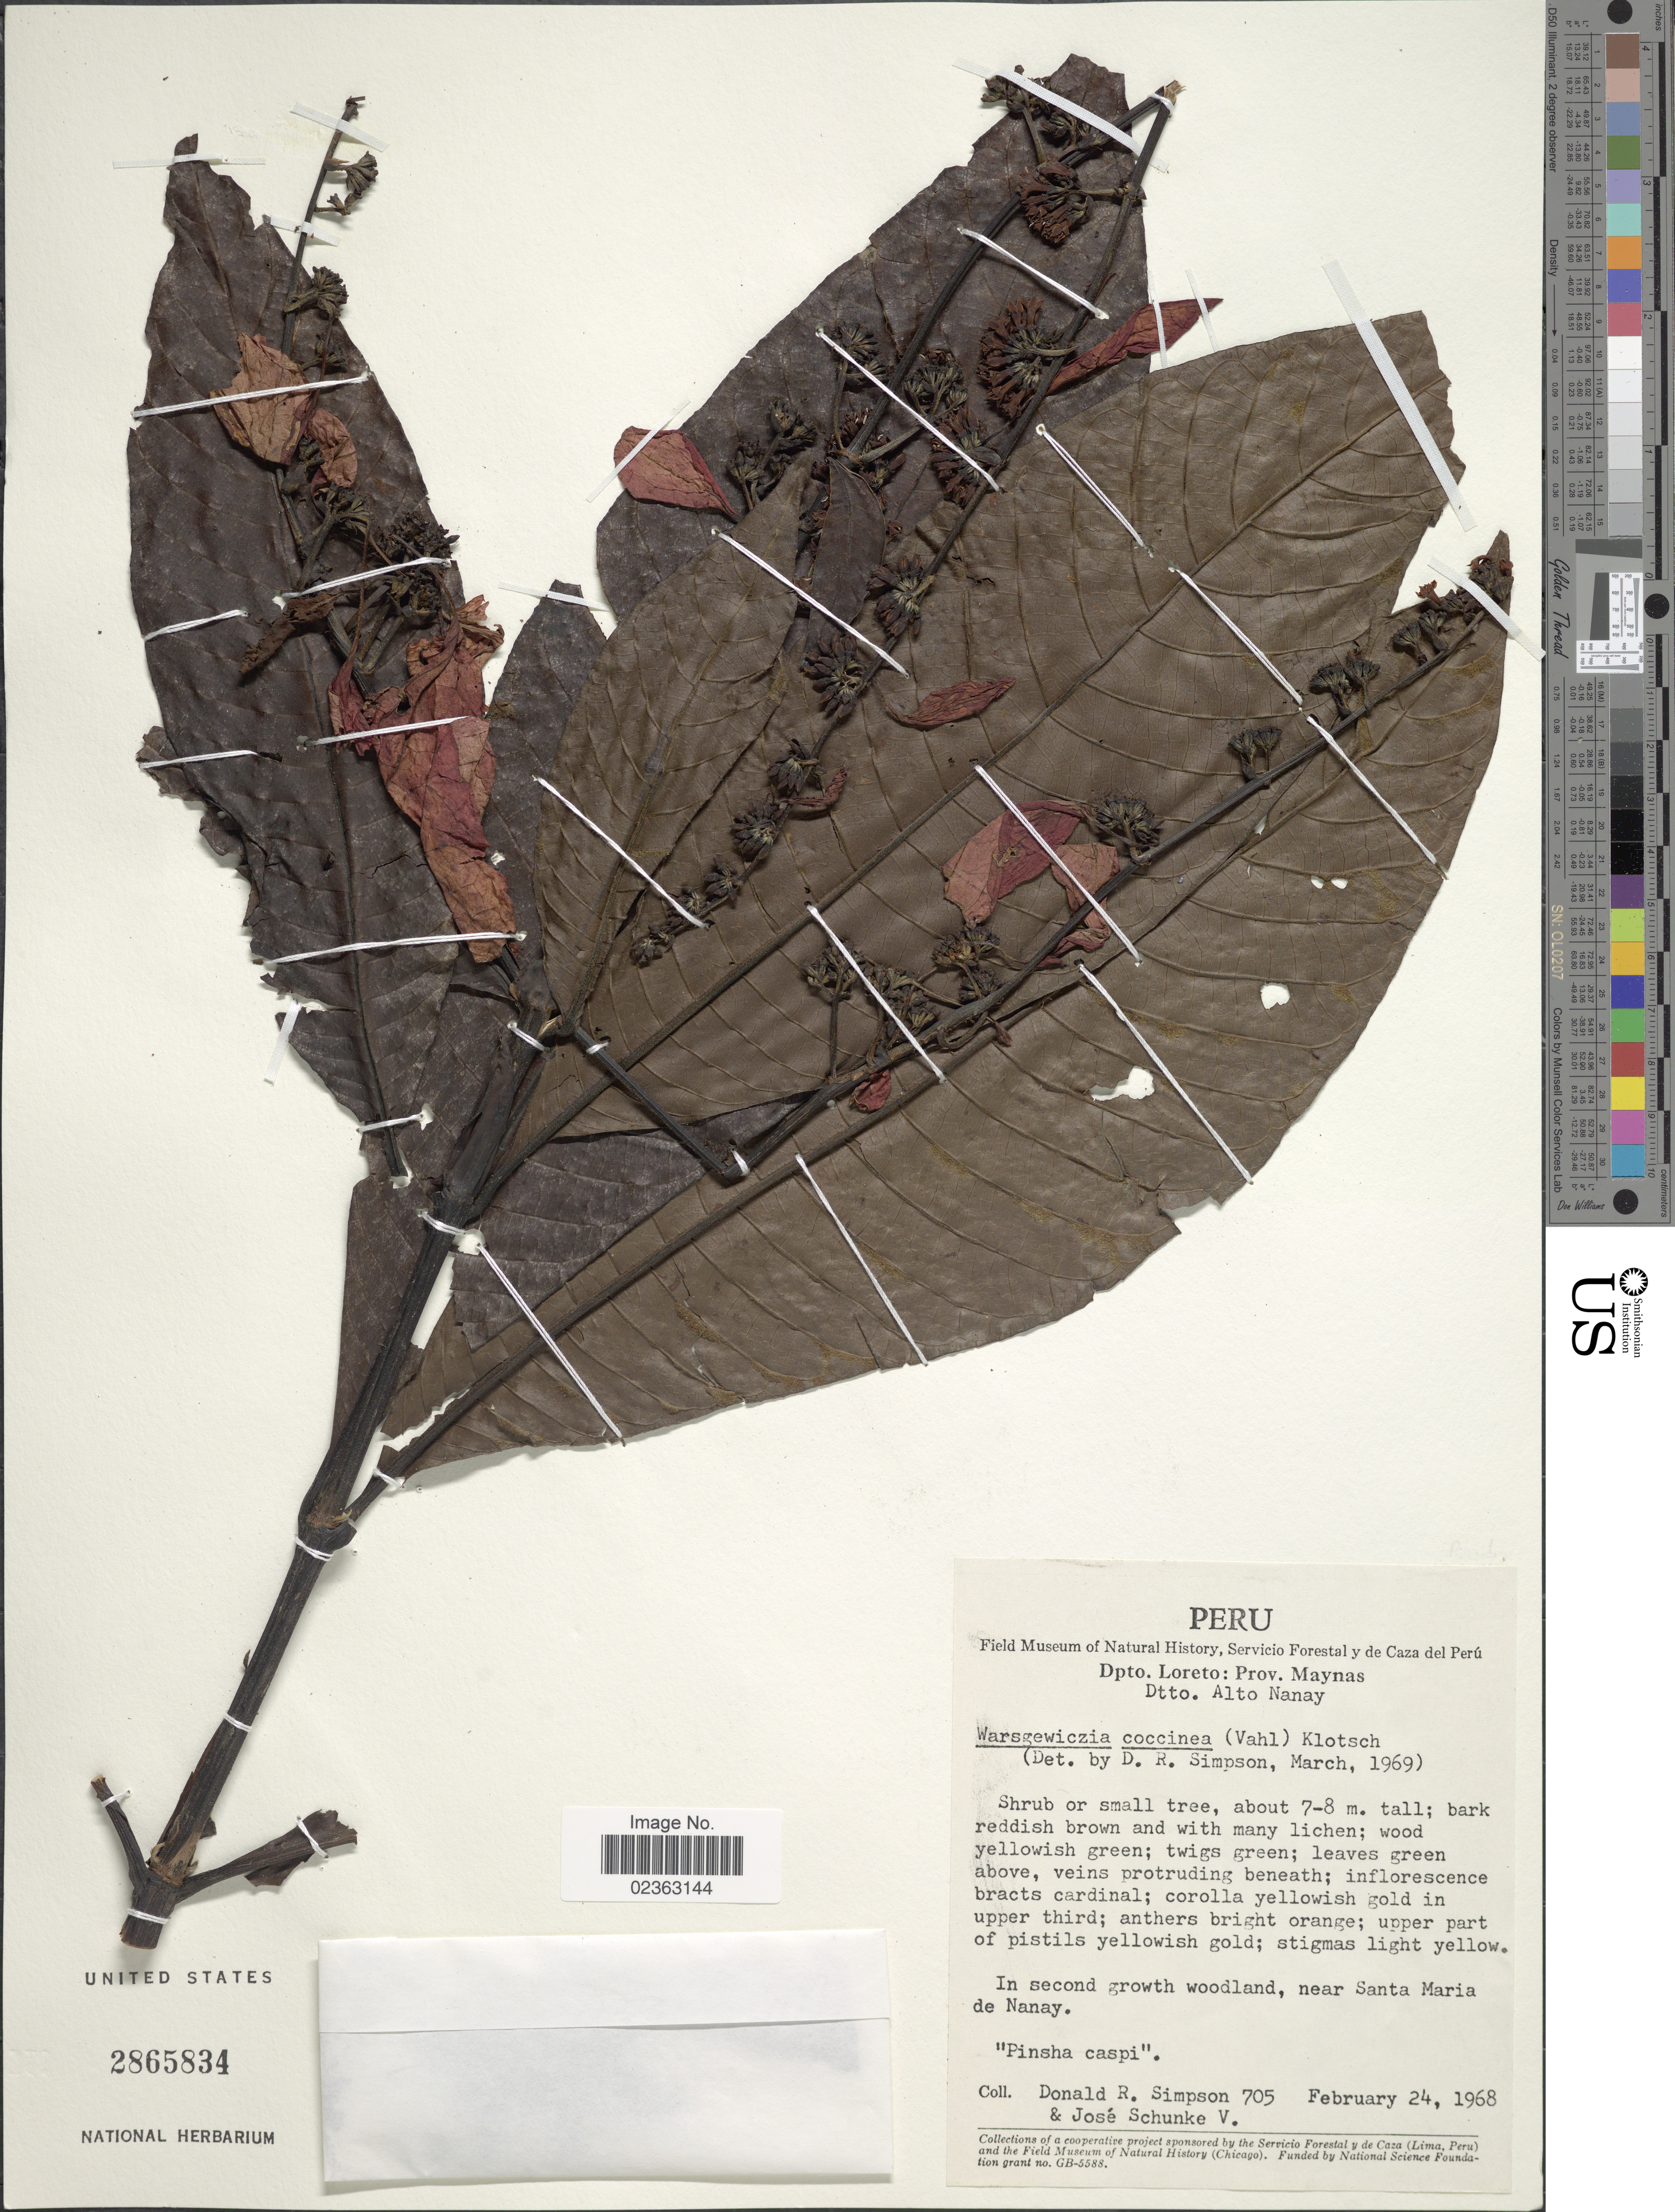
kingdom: Plantae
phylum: Tracheophyta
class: Magnoliopsida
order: Gentianales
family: Rubiaceae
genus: Warszewiczia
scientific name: Warszewiczia coccinea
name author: (Vahl) Klotzsch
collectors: D. R. Simpson & J. Schunke Vigo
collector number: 705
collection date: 1968-02-24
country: Peru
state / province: Loreto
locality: Prov. Maynas, Dtto. Alto Nanay, in second growth woodland, near Santa Maria de Nanay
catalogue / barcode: US 2865834